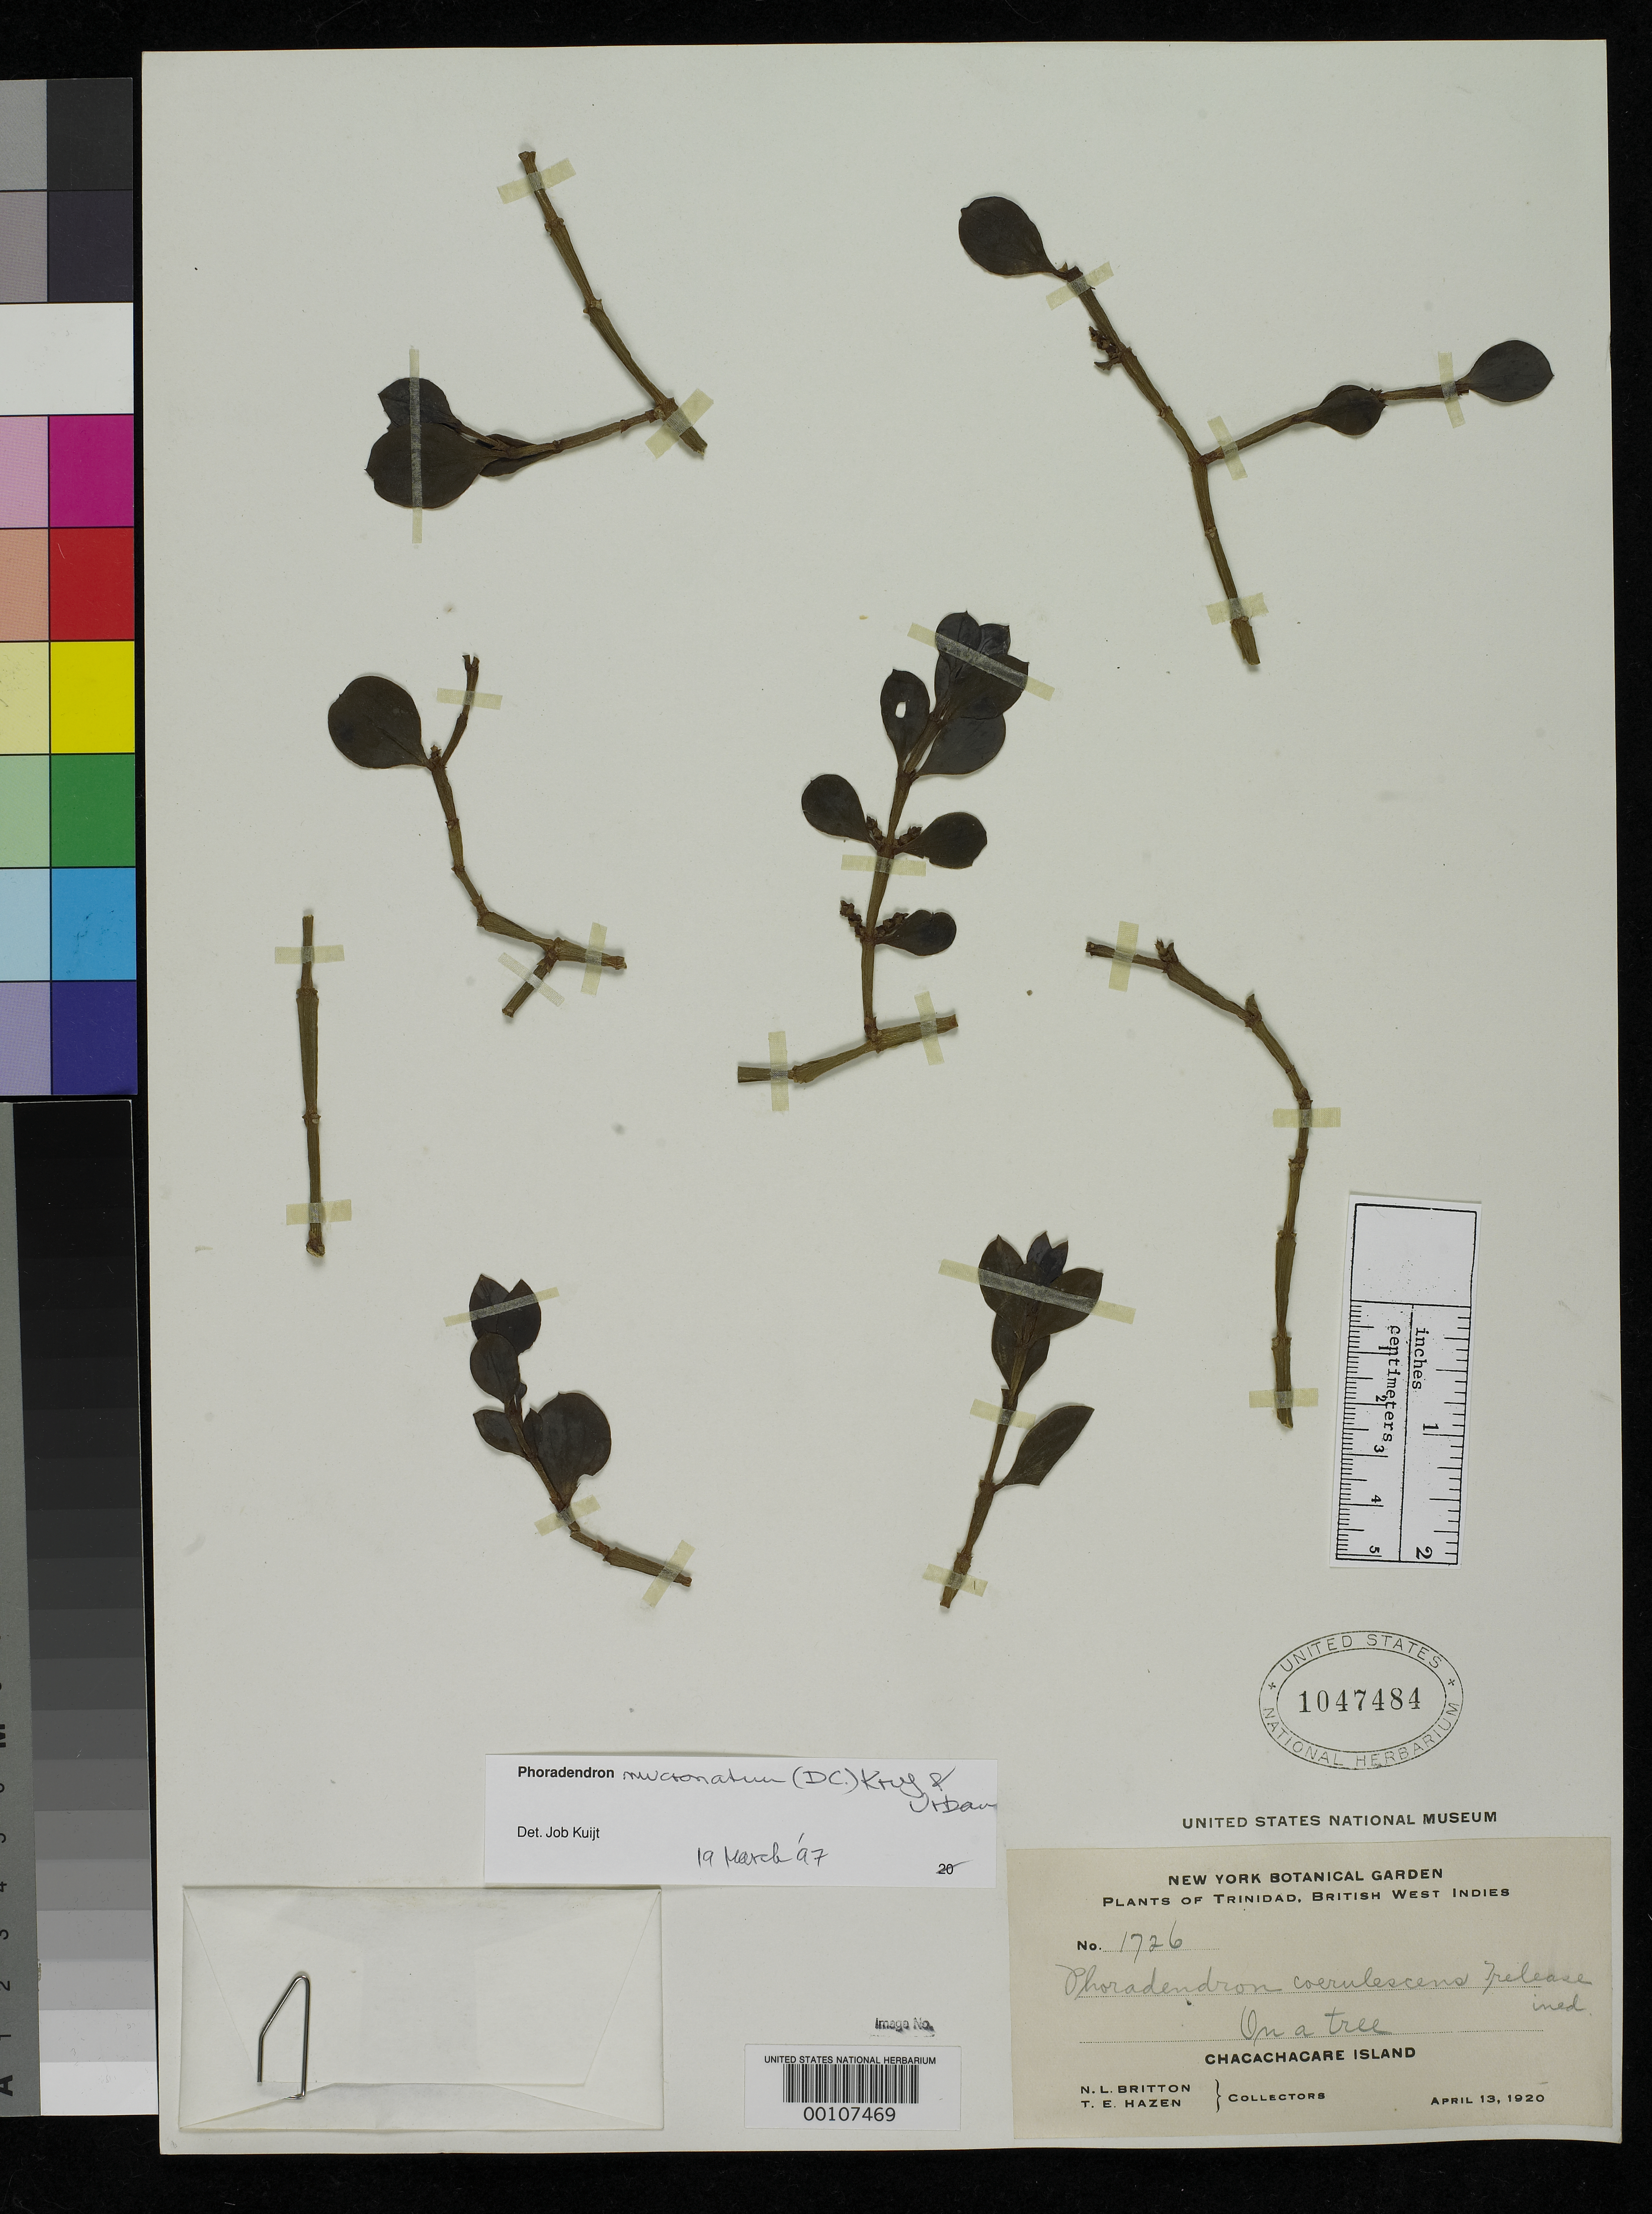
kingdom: Plantae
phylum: Tracheophyta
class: Magnoliopsida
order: Santalales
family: Viscaceae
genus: Phoradendron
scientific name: Phoradendron caerulescens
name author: Trel.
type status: Isotype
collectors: N. Britton & T. E. Hazen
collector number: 1726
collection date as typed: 13 Apr 1920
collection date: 1920-04-13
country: Trinidad and Tobago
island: Chacachacare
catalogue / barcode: US 1047484